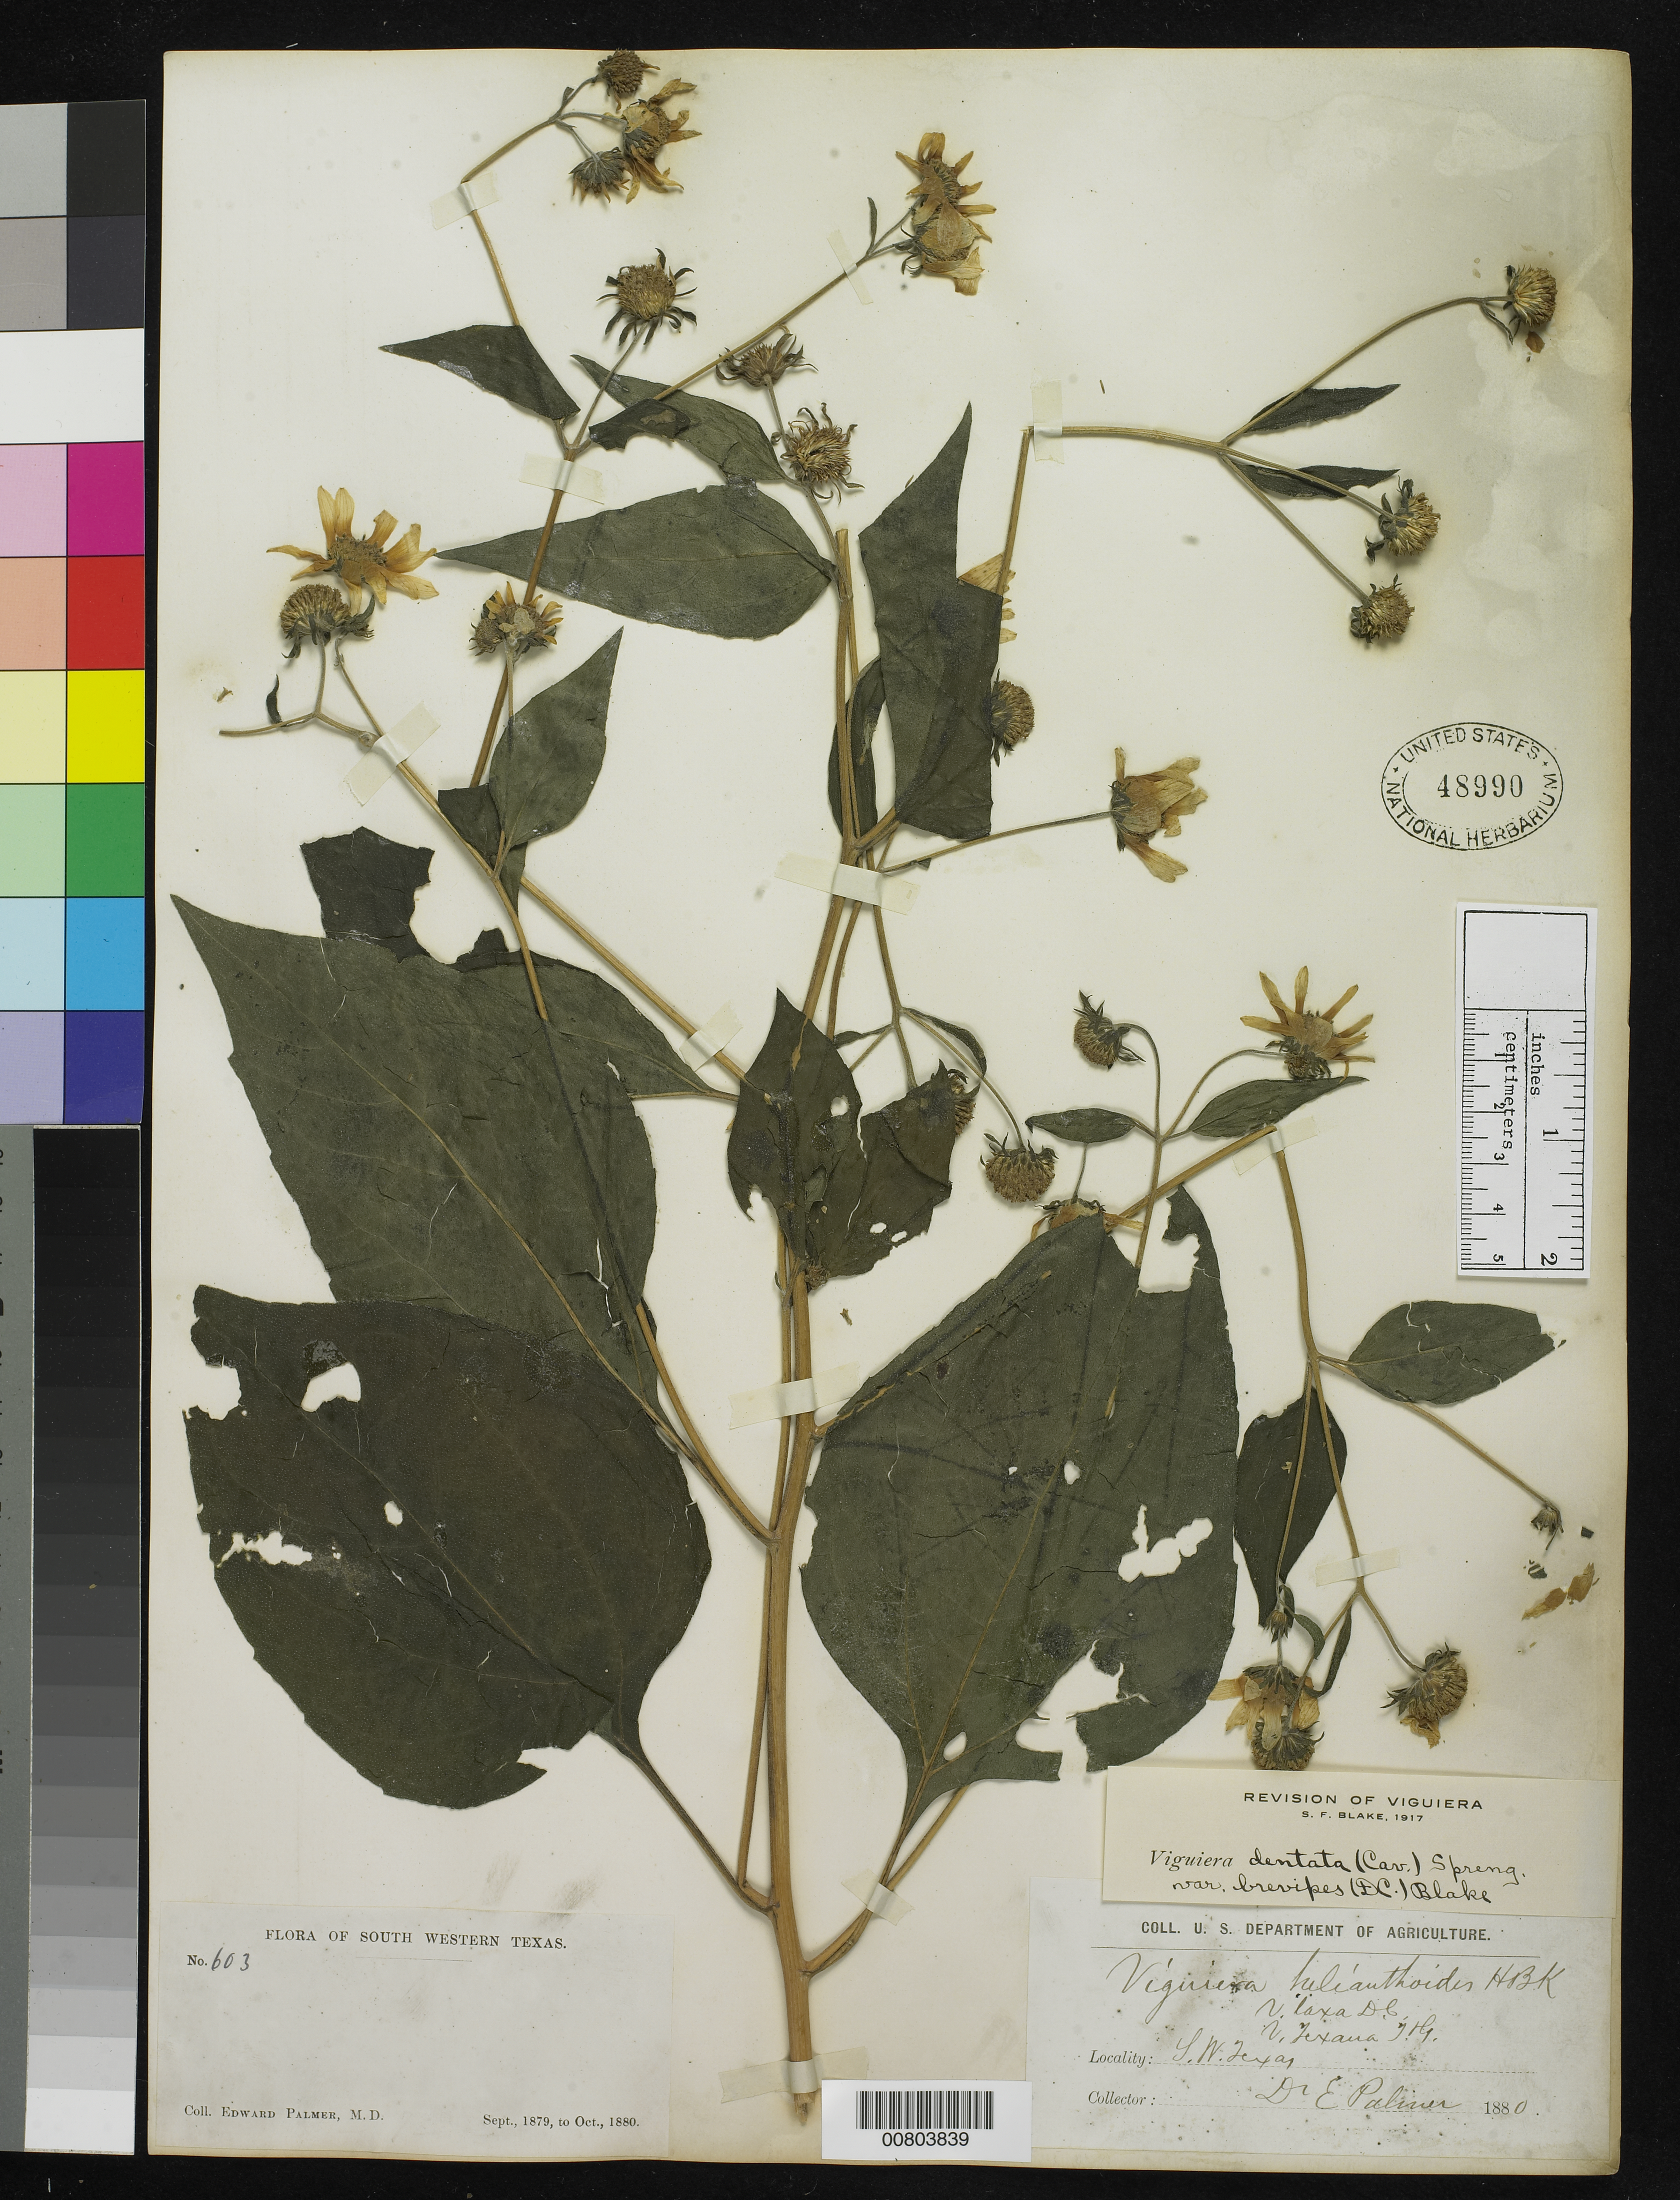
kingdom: Plantae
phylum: Tracheophyta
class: Magnoliopsida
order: Asterales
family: Asteraceae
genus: Viguiera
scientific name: Viguiera dentata var. brevipes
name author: (DC.) S.F. Blake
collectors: E. Palmer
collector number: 603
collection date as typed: Jan 1880 to -- Oct 1880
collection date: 1880-01/1880-10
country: United States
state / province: Texas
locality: SW Texas.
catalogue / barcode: US 48990